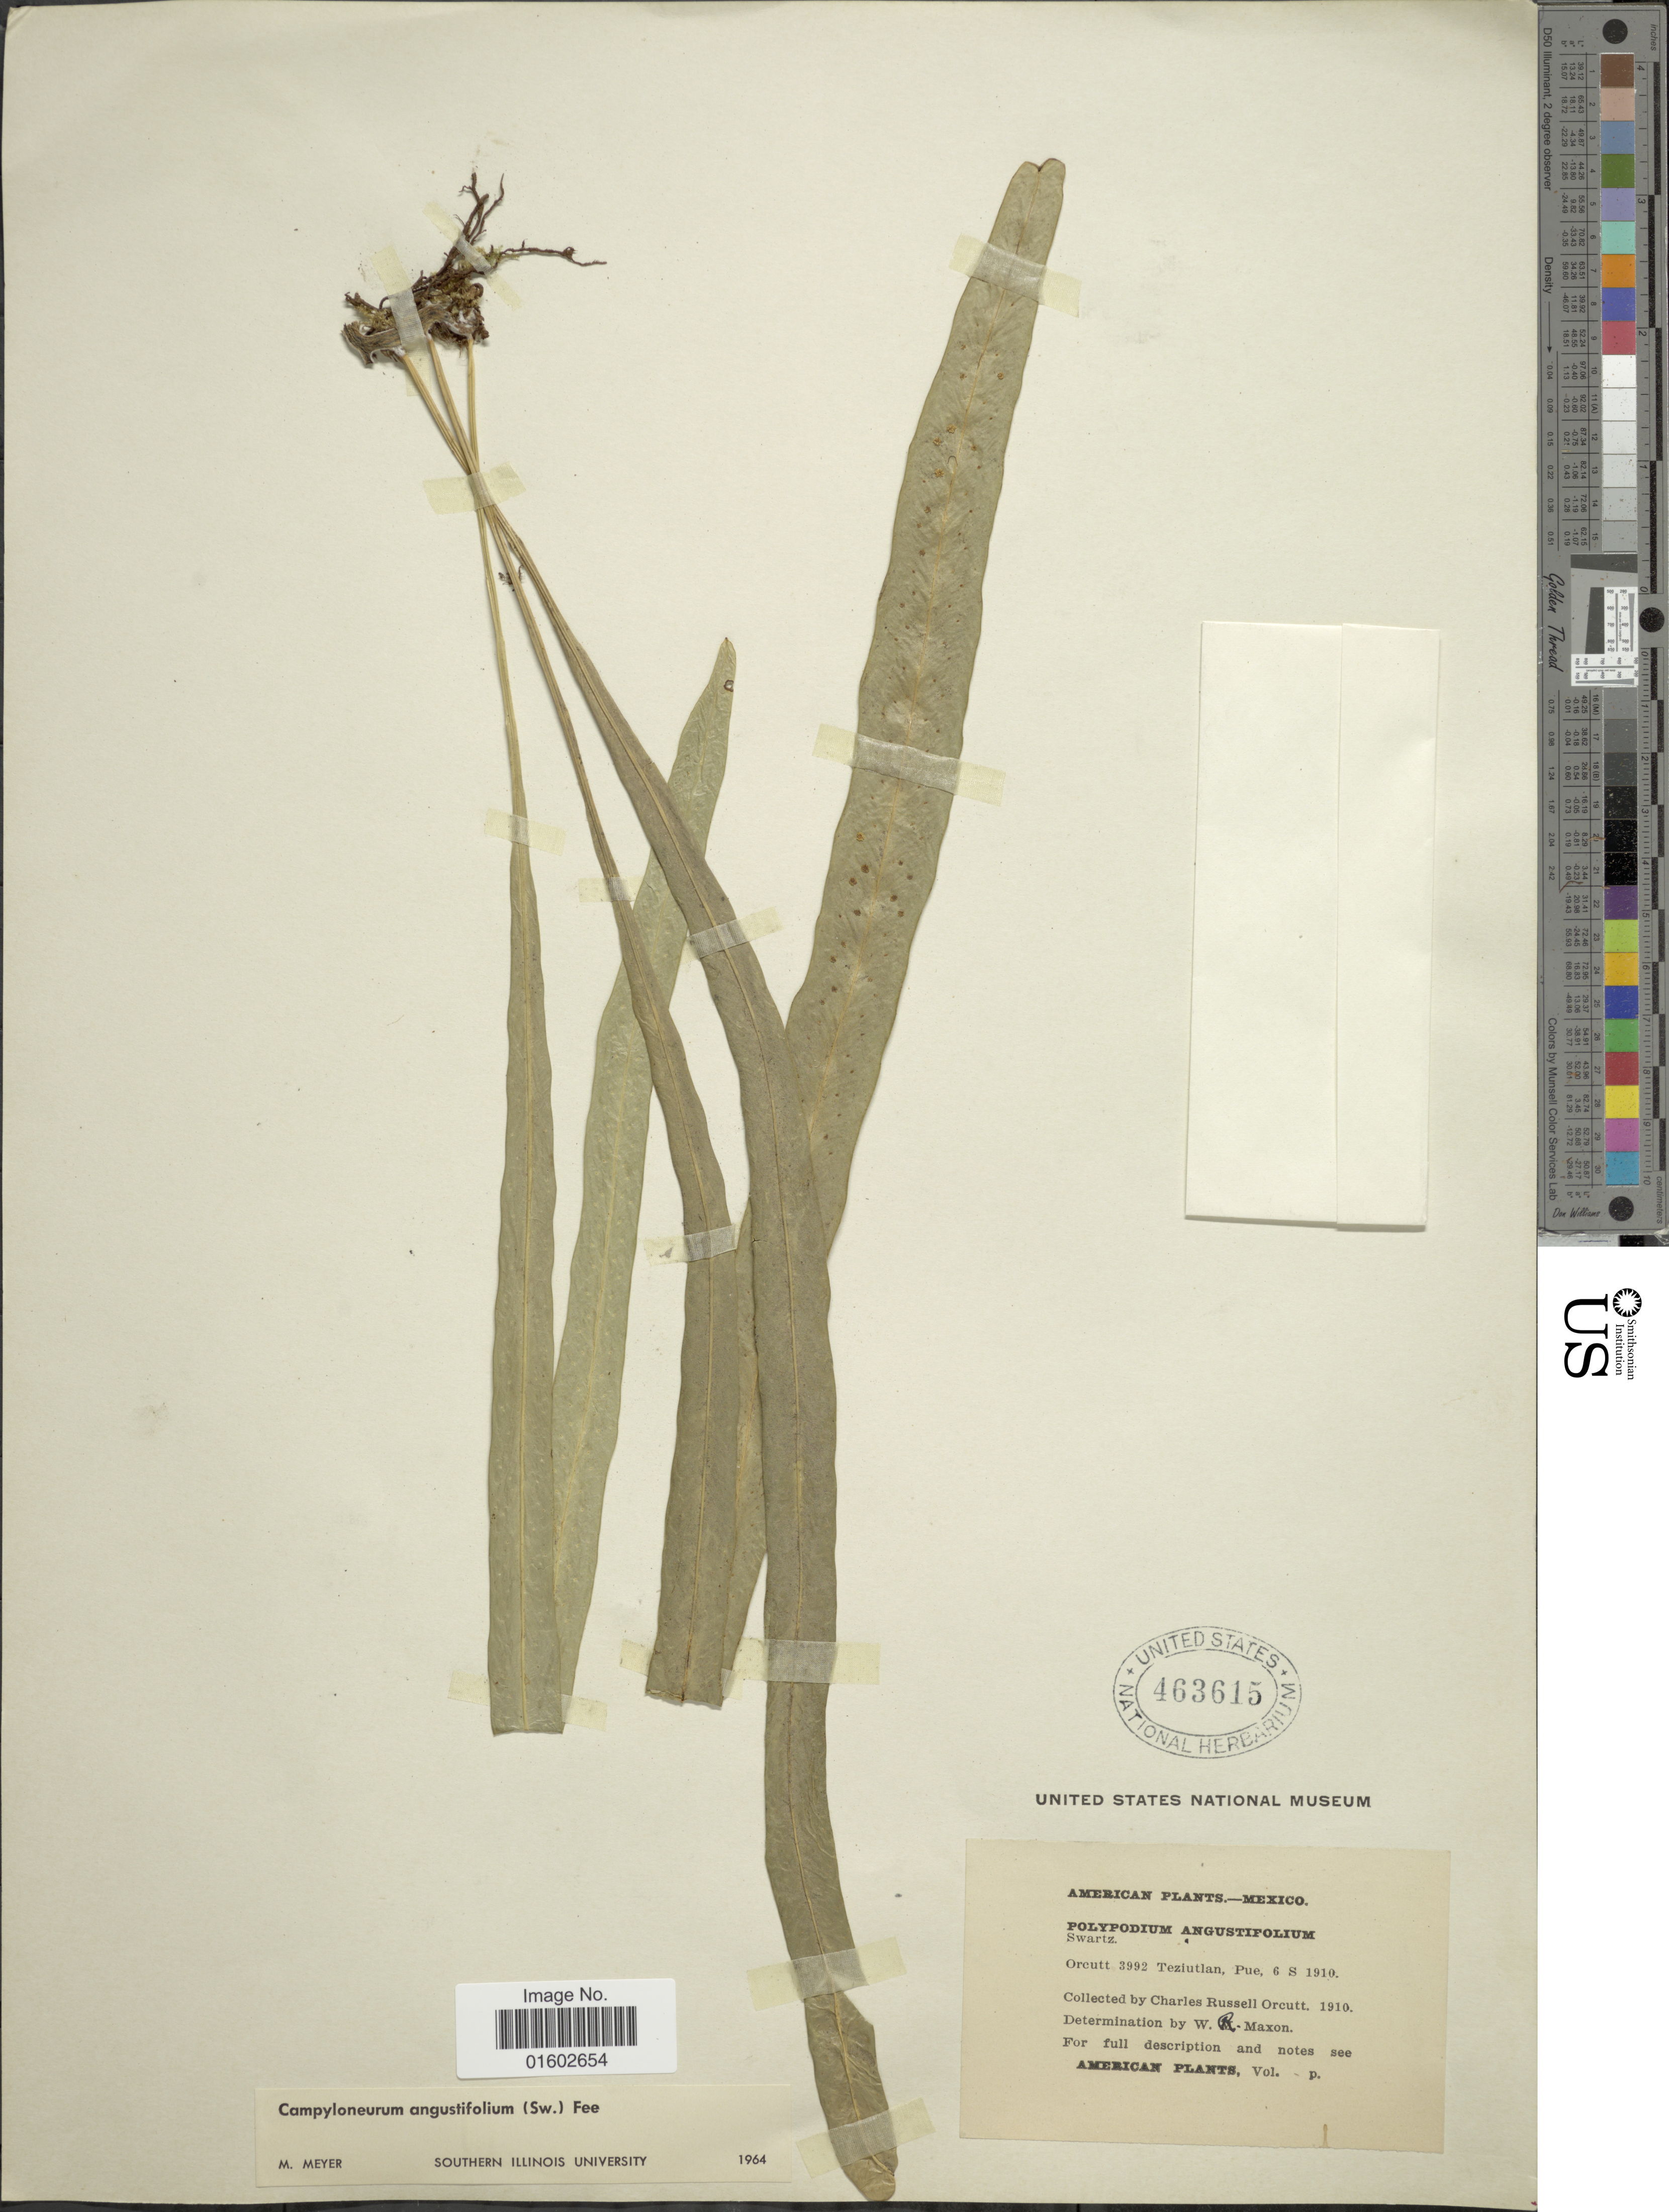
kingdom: Plantae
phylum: Tracheophyta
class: Polypodiopsida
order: Polypodiales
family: Polypodiaceae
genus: Campyloneurum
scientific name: Campyloneurum angustifolium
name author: (Sw.) Fée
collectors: C. R. Orcutt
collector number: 3992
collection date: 1910-09-06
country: Mexico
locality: American, Teziutlan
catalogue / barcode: US 463615